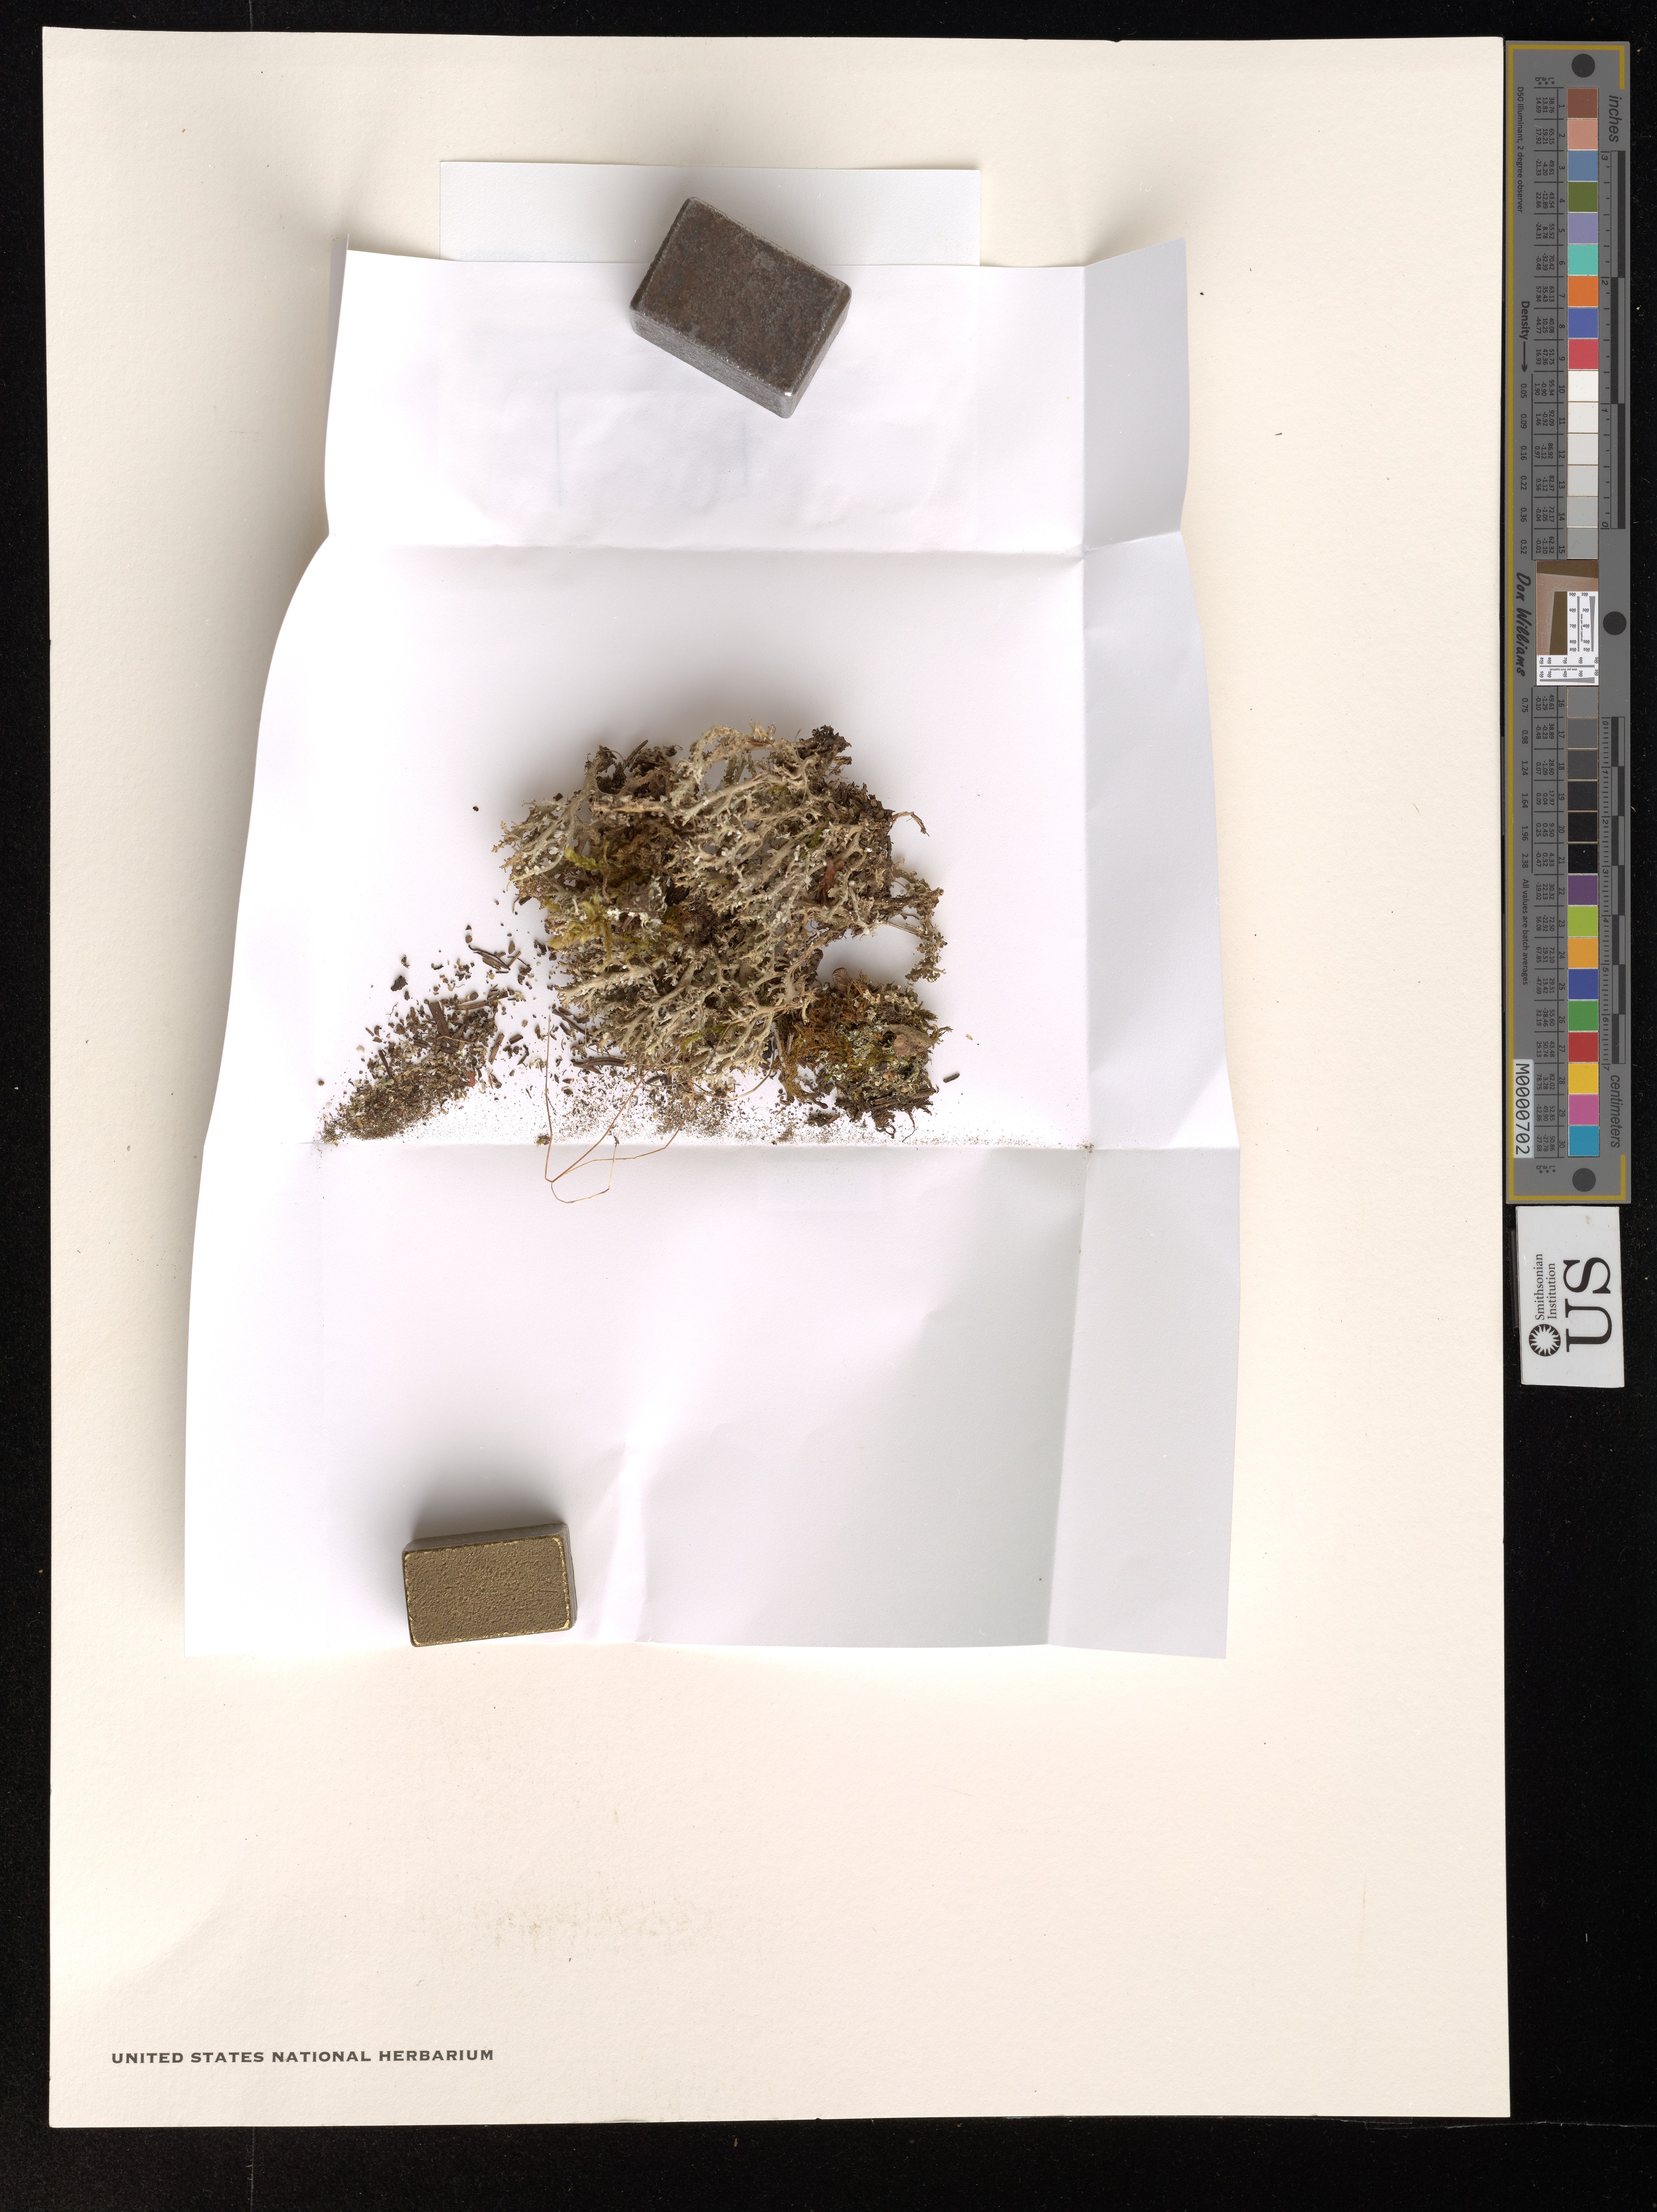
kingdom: Fungi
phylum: Ascomycota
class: Lecanoromycetes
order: Lecanorales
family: Cladoniaceae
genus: Cladonia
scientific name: Cladonia rangiformis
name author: Hoffm.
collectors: R. Yahr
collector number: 2510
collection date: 2000-09-03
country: Spain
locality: Girona. Collada de Toses, dense shady Abies alba forest near Salteguelt.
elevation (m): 1750